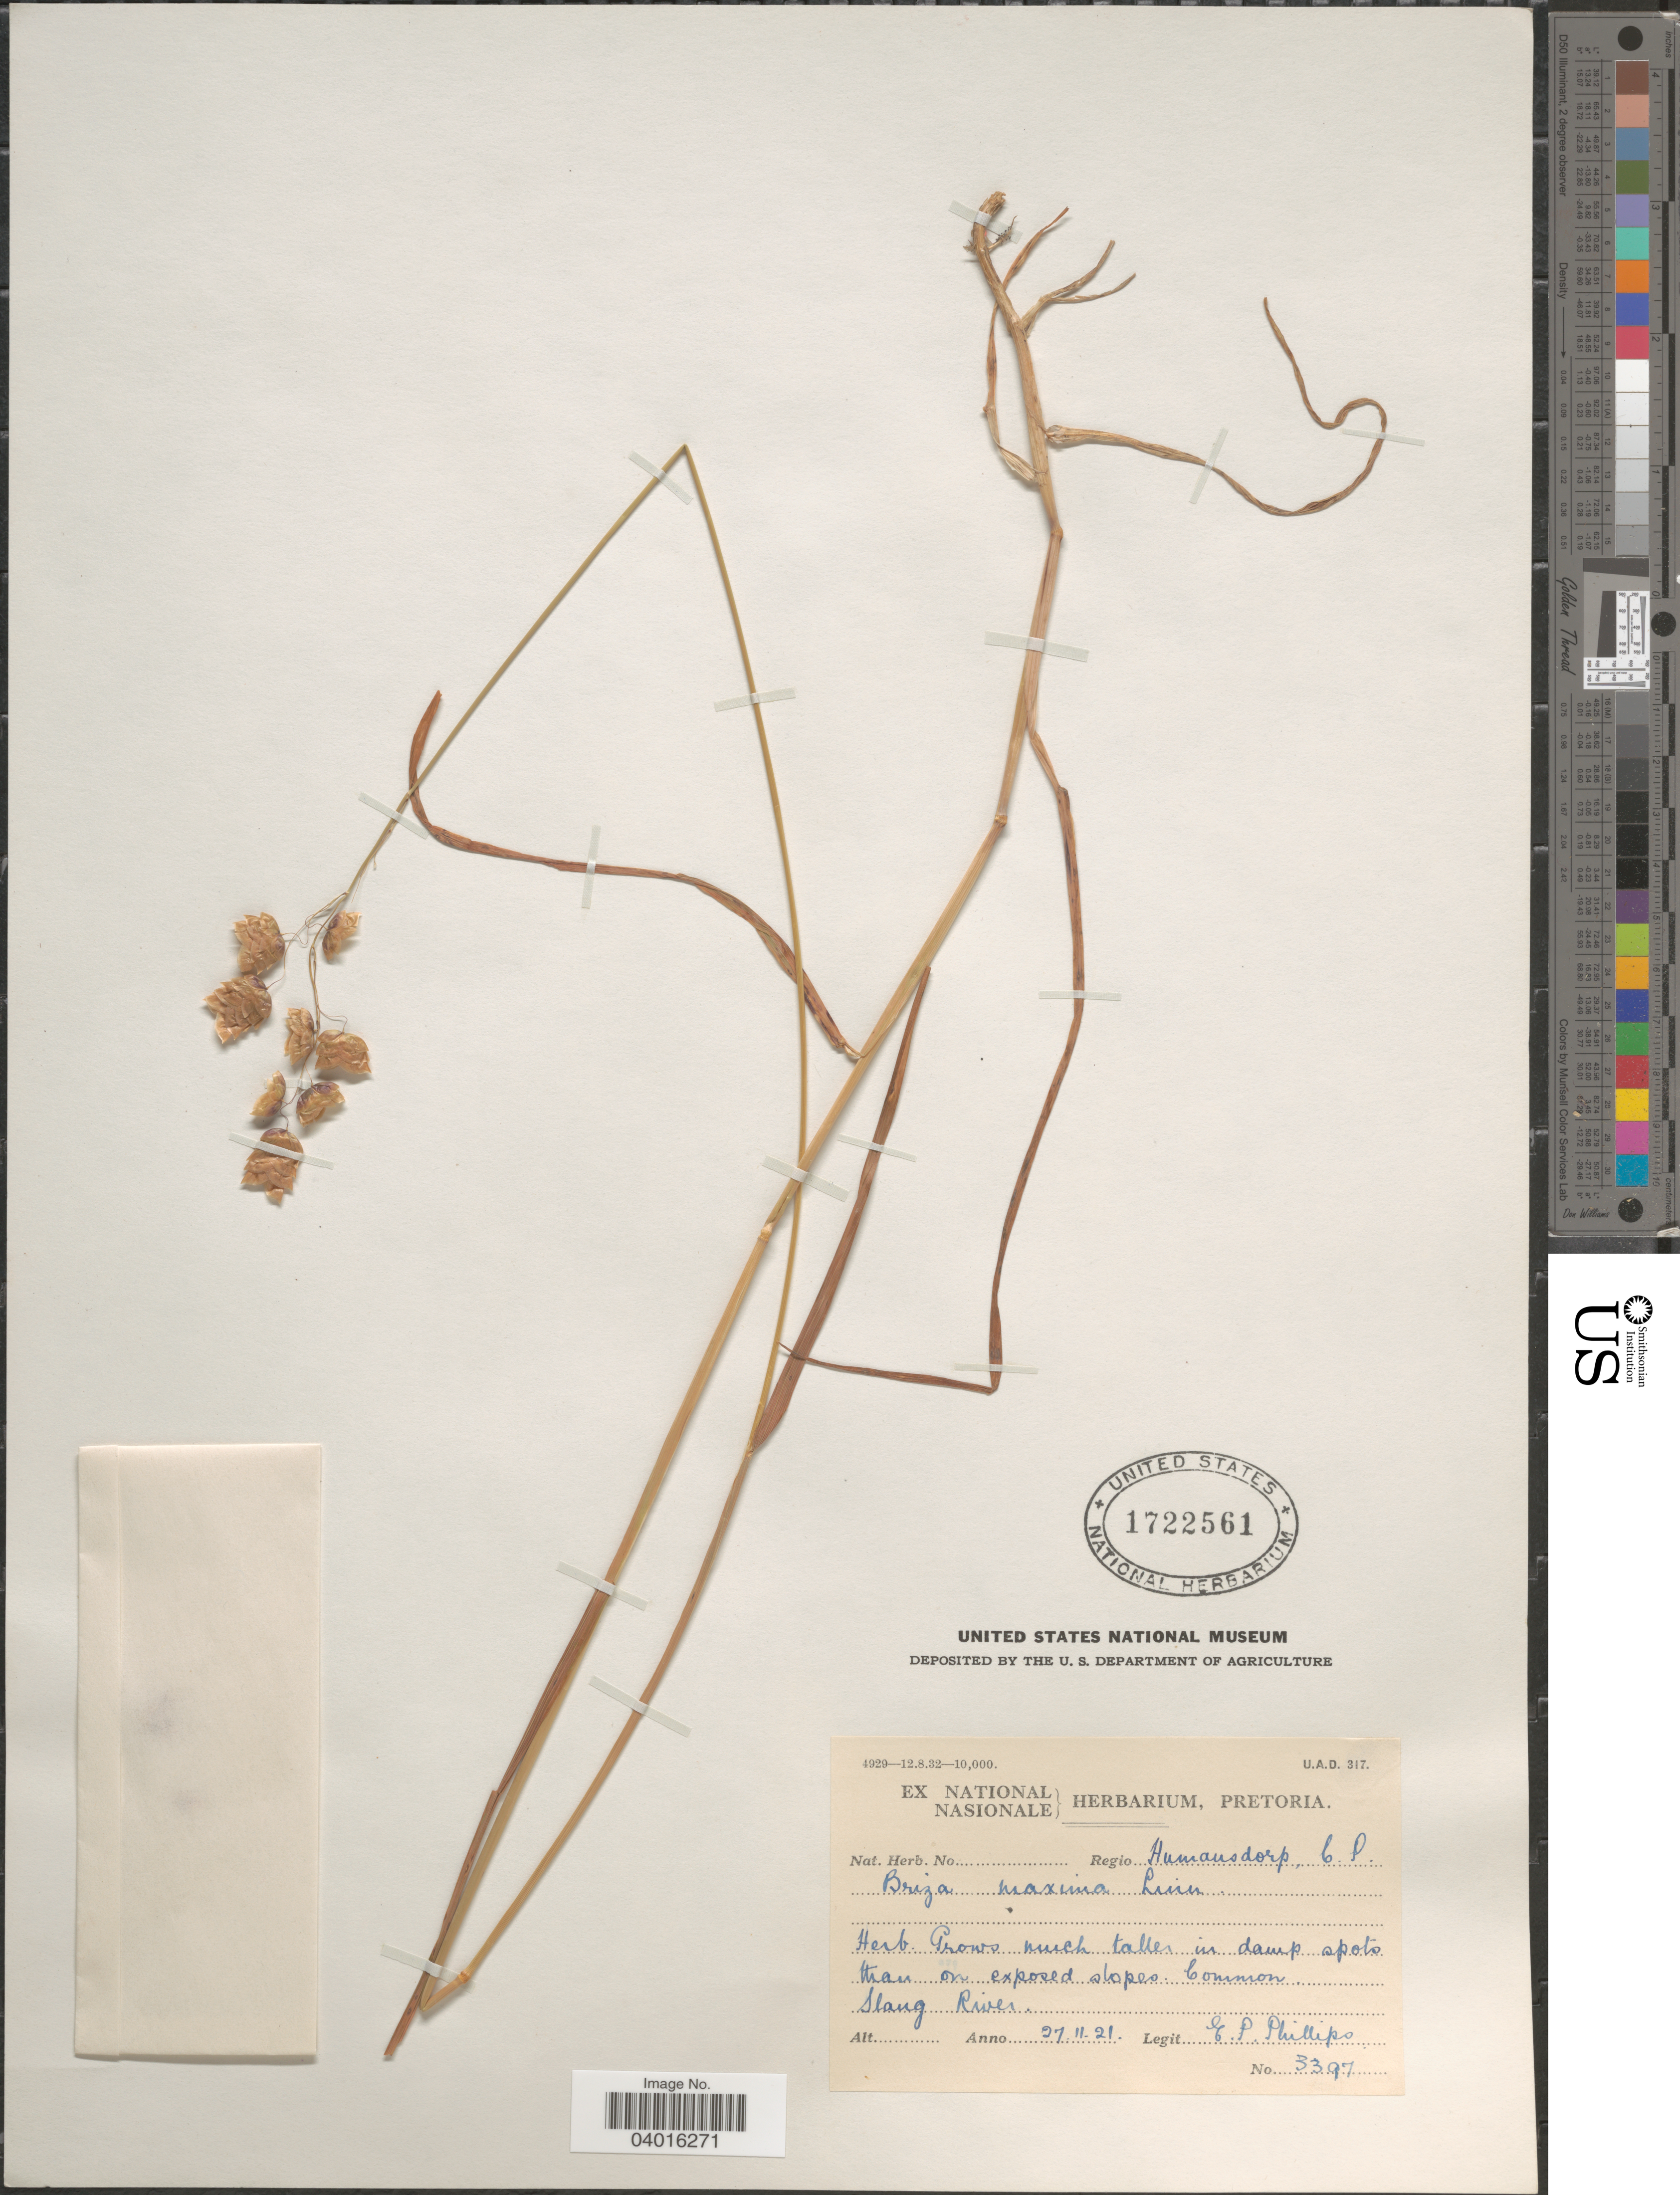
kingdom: Plantae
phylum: Tracheophyta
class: Liliopsida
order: Poales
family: Poaceae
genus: Briza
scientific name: Briza maxima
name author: L.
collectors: E. Phillips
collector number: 3397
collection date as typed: Transcribed d/m/y: 27/2/21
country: South Africa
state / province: Eastern Cape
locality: Regio Humansdorp, C. P. Slang River.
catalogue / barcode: US 1722561